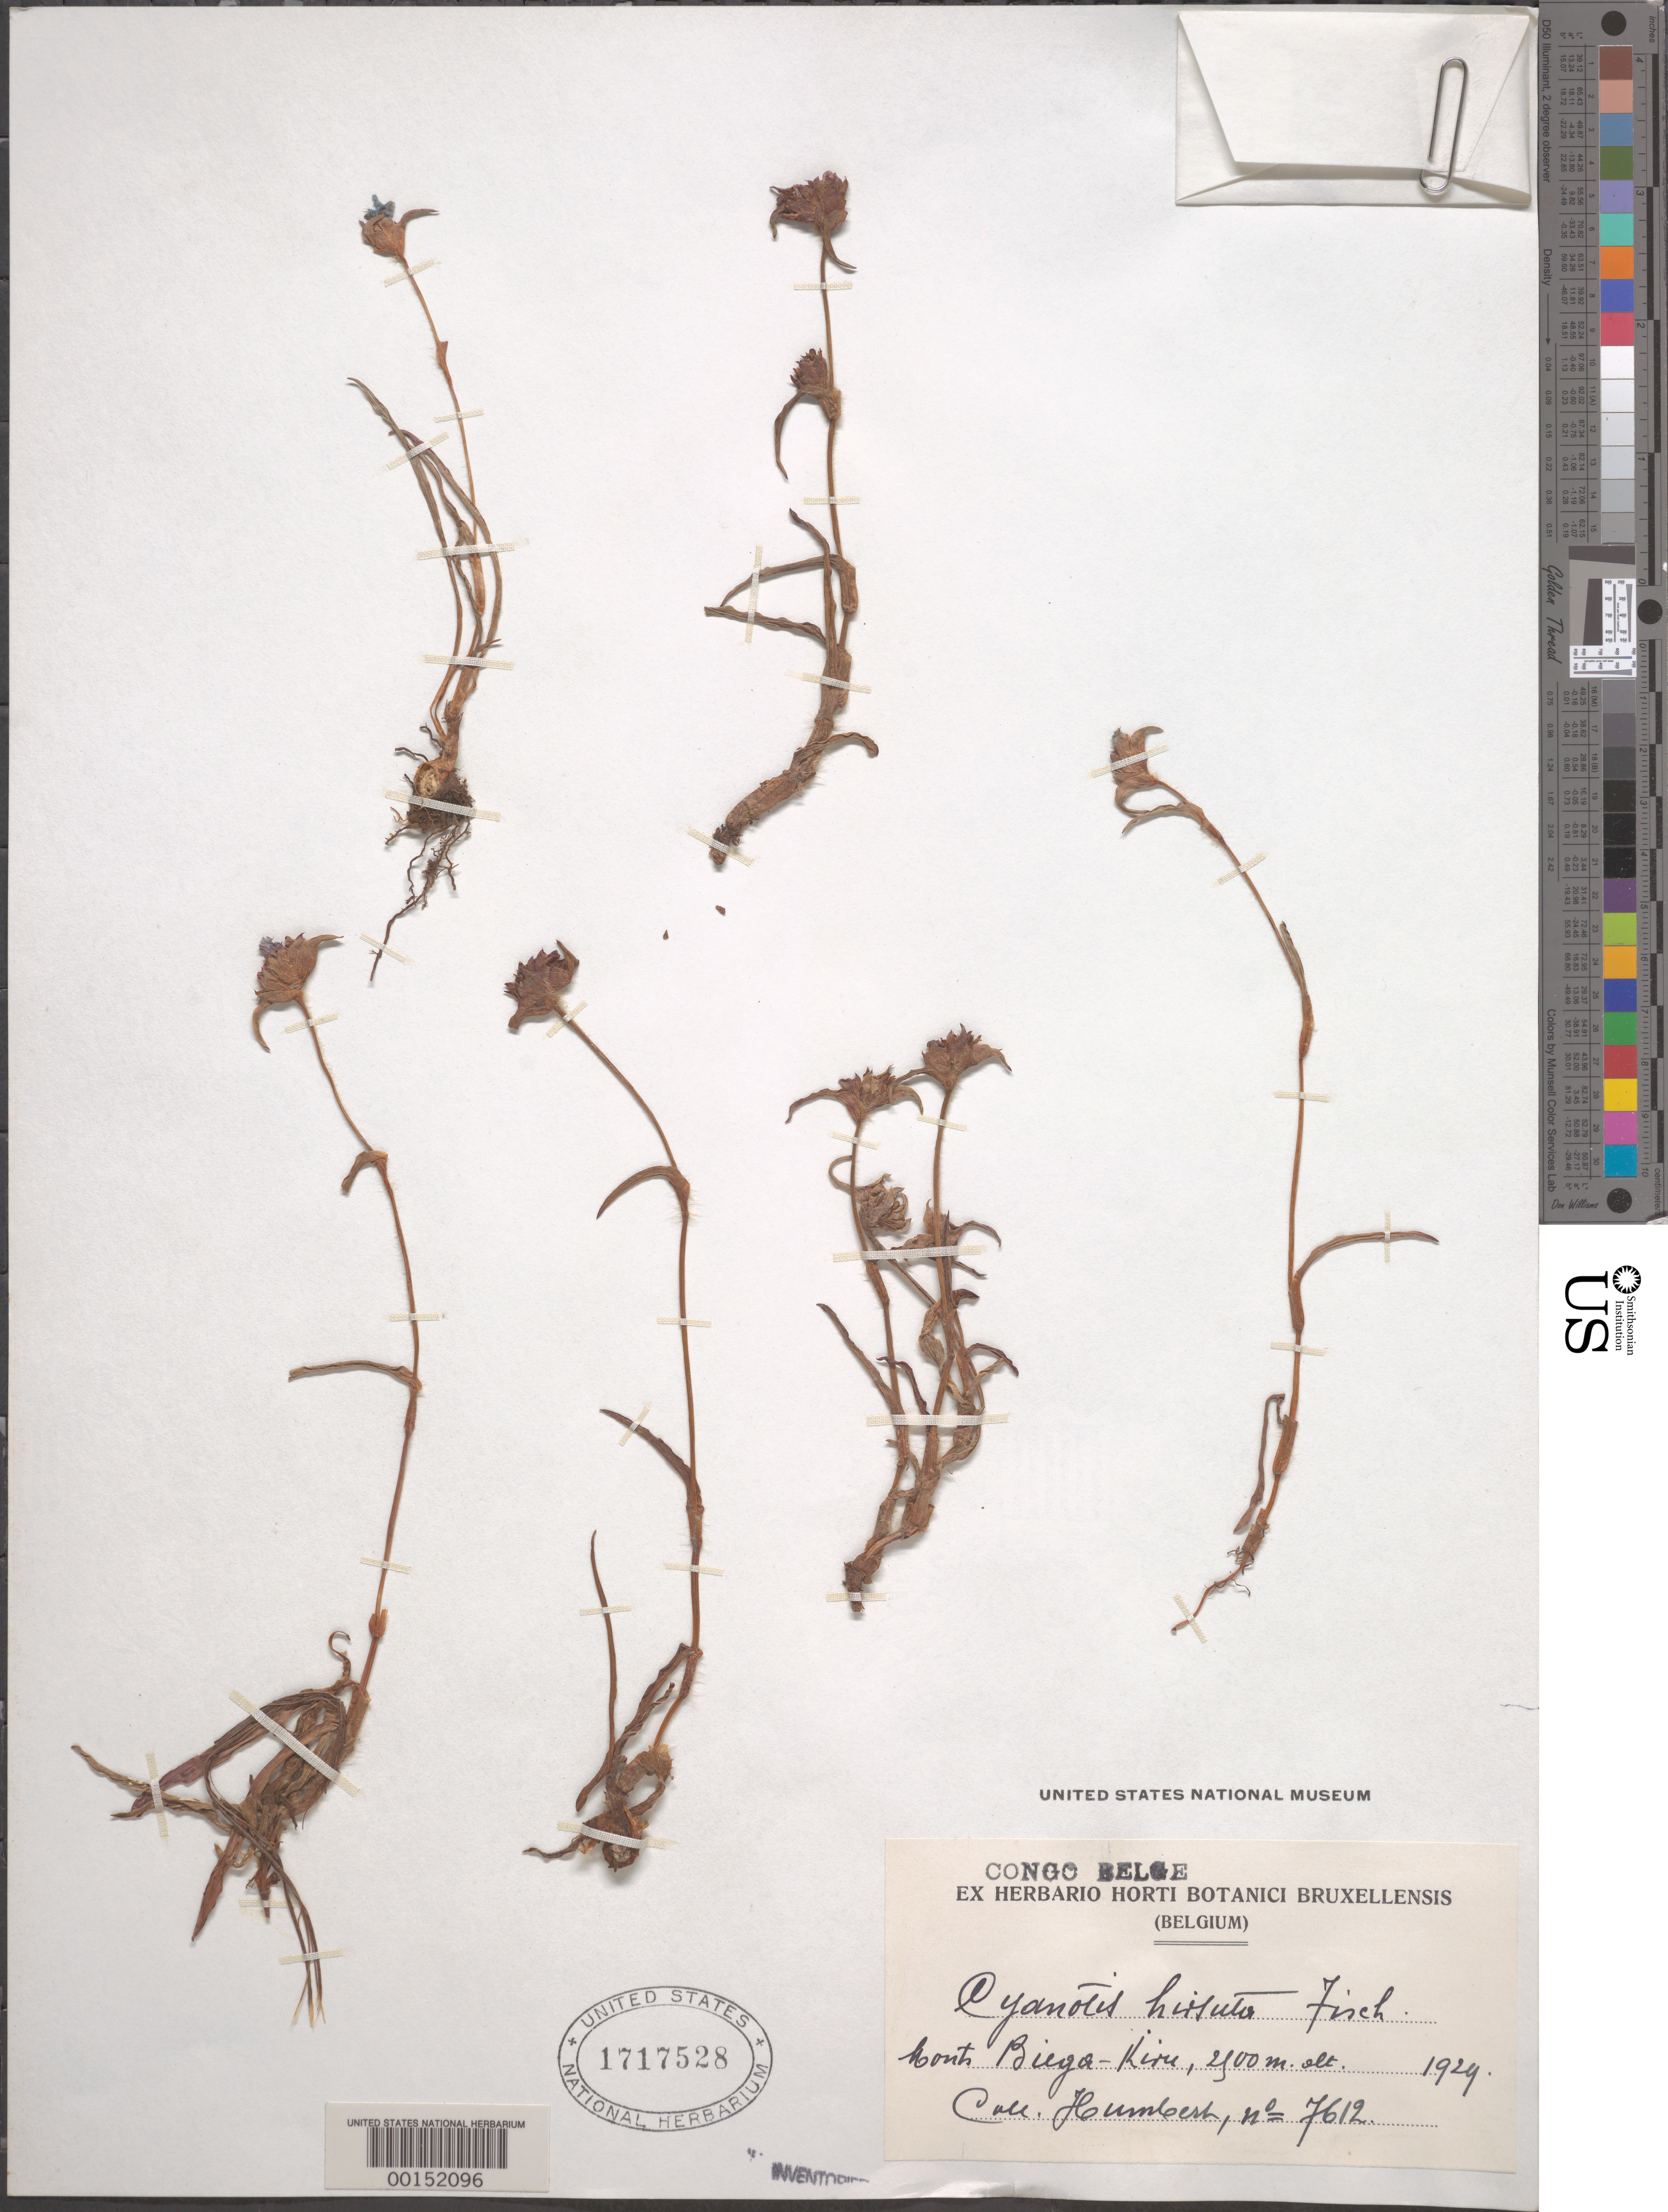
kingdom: Plantae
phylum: Tracheophyta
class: Liliopsida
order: Commelinales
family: Commelinaceae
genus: Cyanotis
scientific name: Cyanotis barbata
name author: D. Don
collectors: H. Humbert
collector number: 7612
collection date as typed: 1924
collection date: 1924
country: Congo, Democratic Republic of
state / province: Sud-Kivu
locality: Mount biega-kivu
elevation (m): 2900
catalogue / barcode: US 1717528